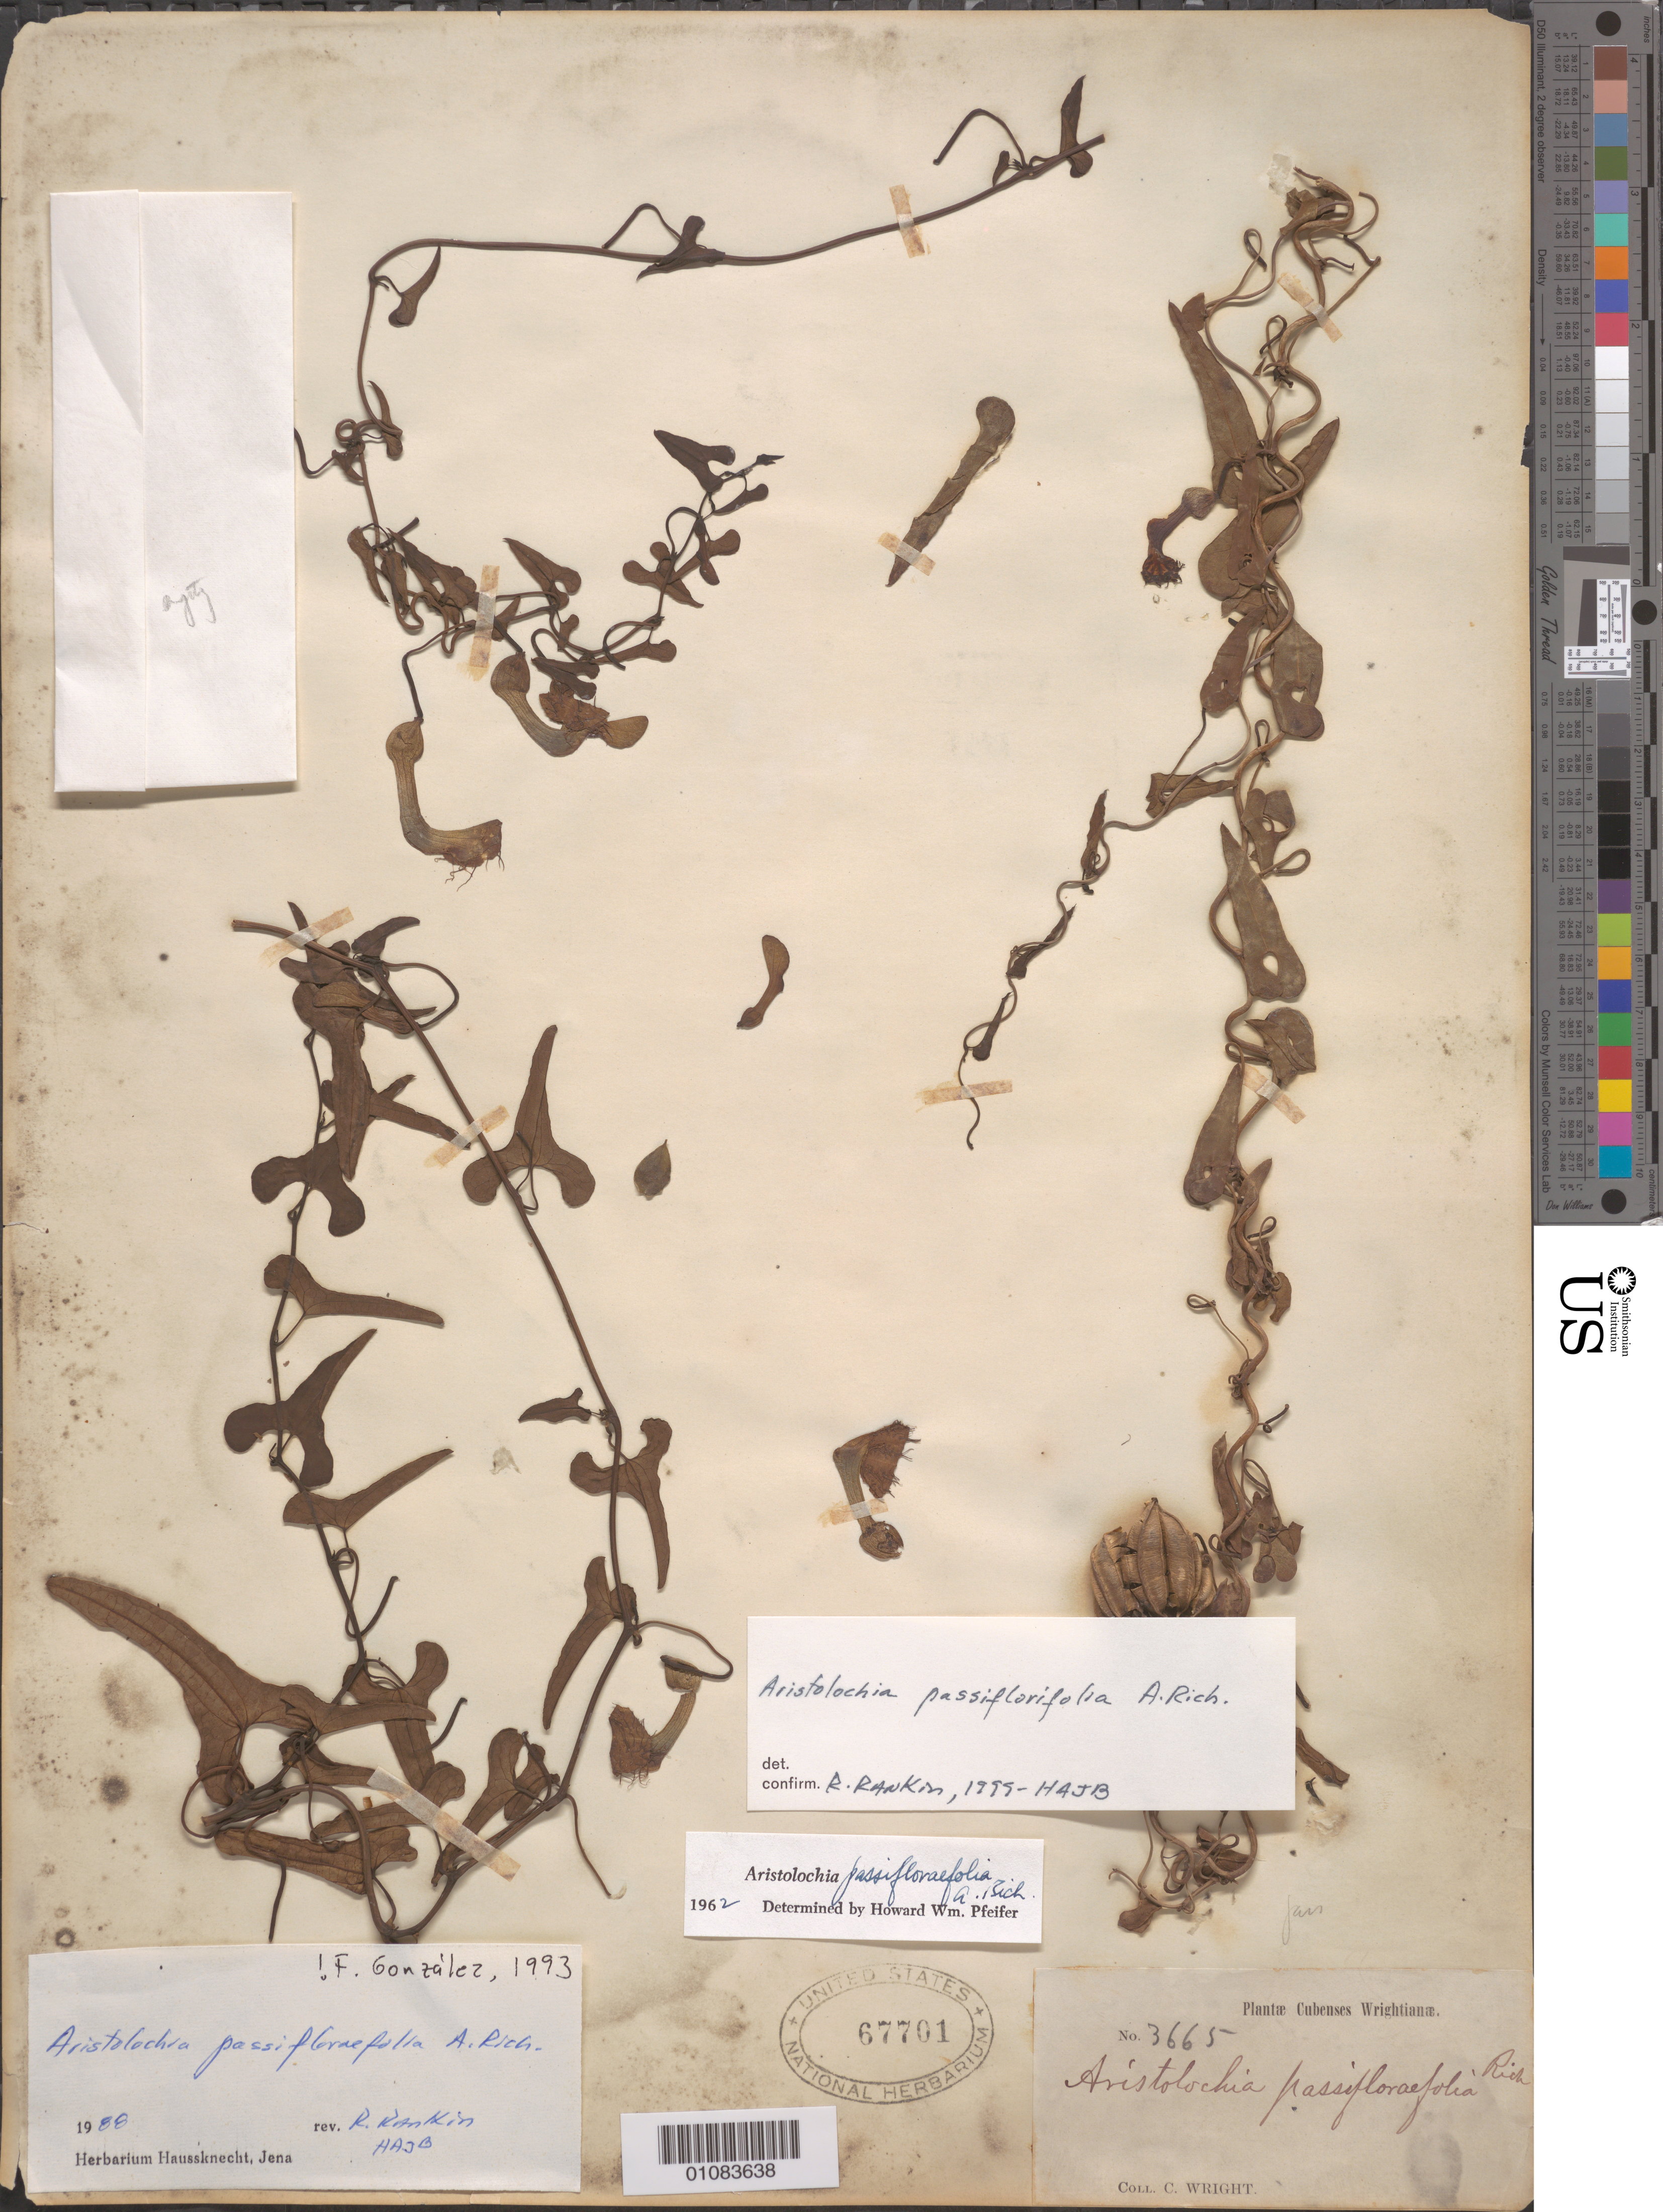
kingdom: Plantae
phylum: Tracheophyta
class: Magnoliopsida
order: Piperales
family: Aristolochiaceae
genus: Aristolochia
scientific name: Aristolochia passiflorifolia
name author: A. Rich.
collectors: C. Wright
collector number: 3665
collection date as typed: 1800 to 1899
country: Cuba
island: Cuba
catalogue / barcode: US 67701